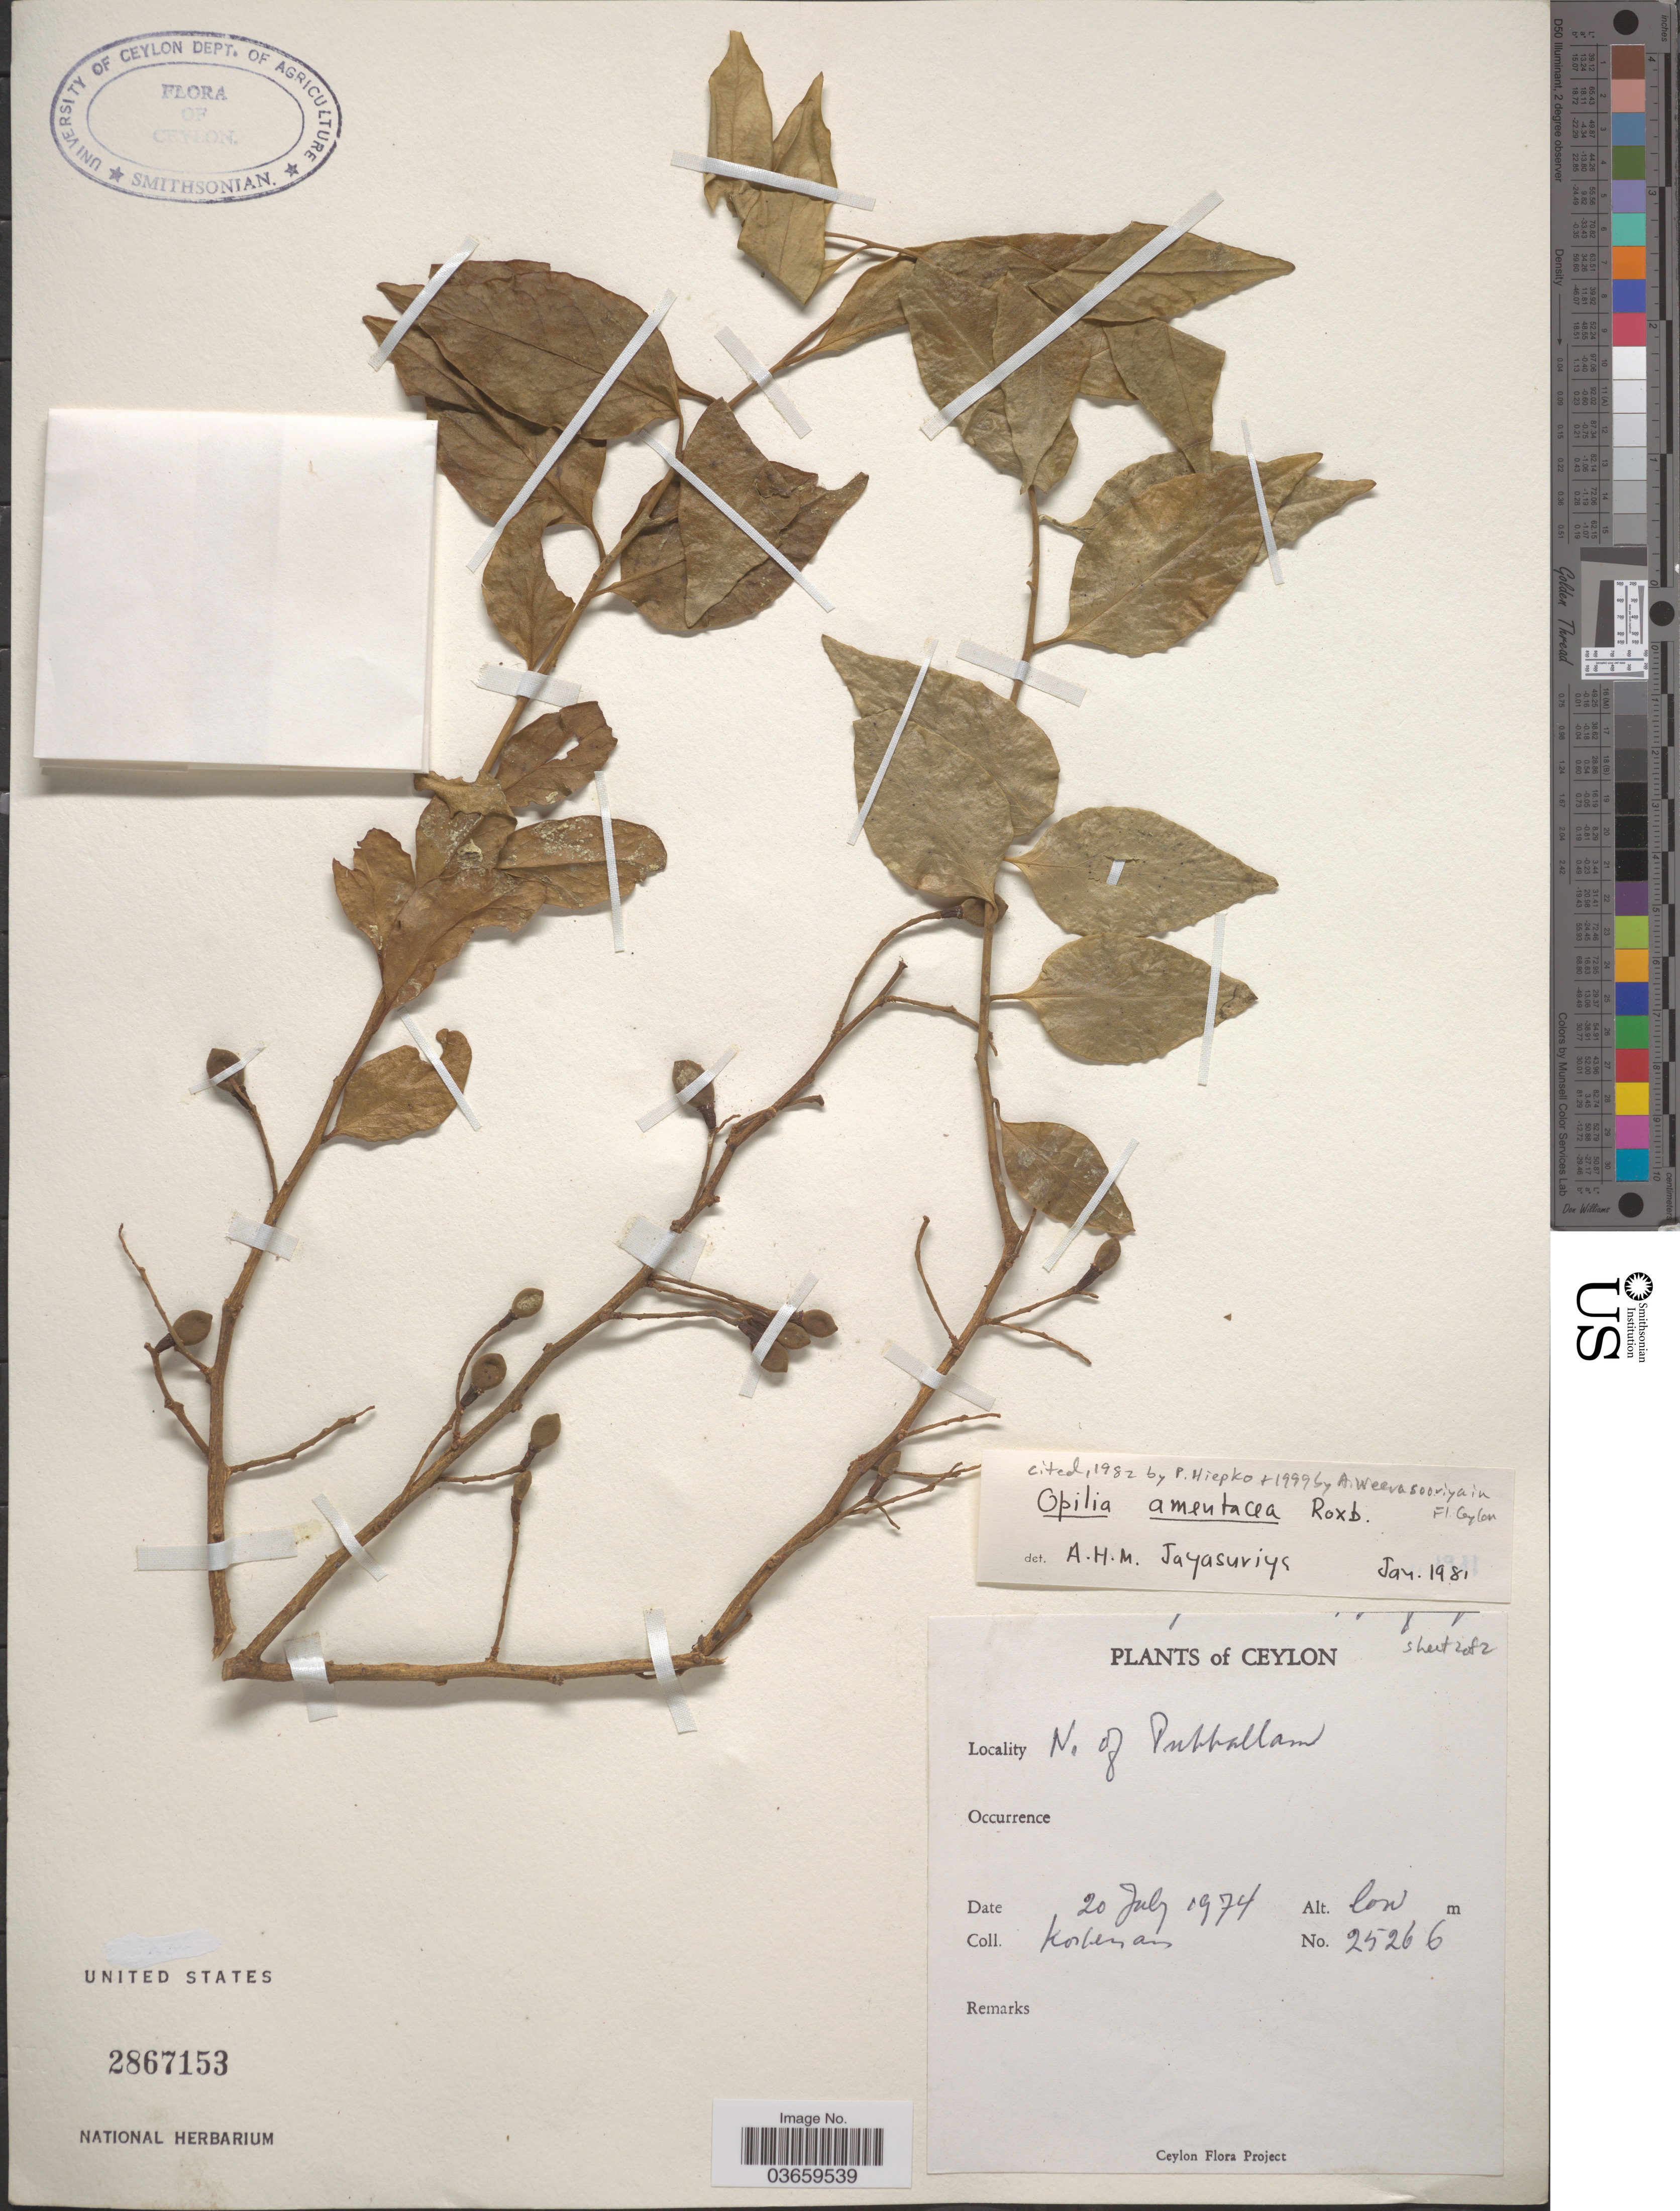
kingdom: Plantae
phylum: Tracheophyta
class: Magnoliopsida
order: Santalales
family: Opiliaceae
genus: Opilia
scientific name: Opilia amentacea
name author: Roxb.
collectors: Kostermans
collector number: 25266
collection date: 1974-07-20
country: Sri Lanka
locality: Ceylon. N. of Puttallam.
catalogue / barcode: US 2867153